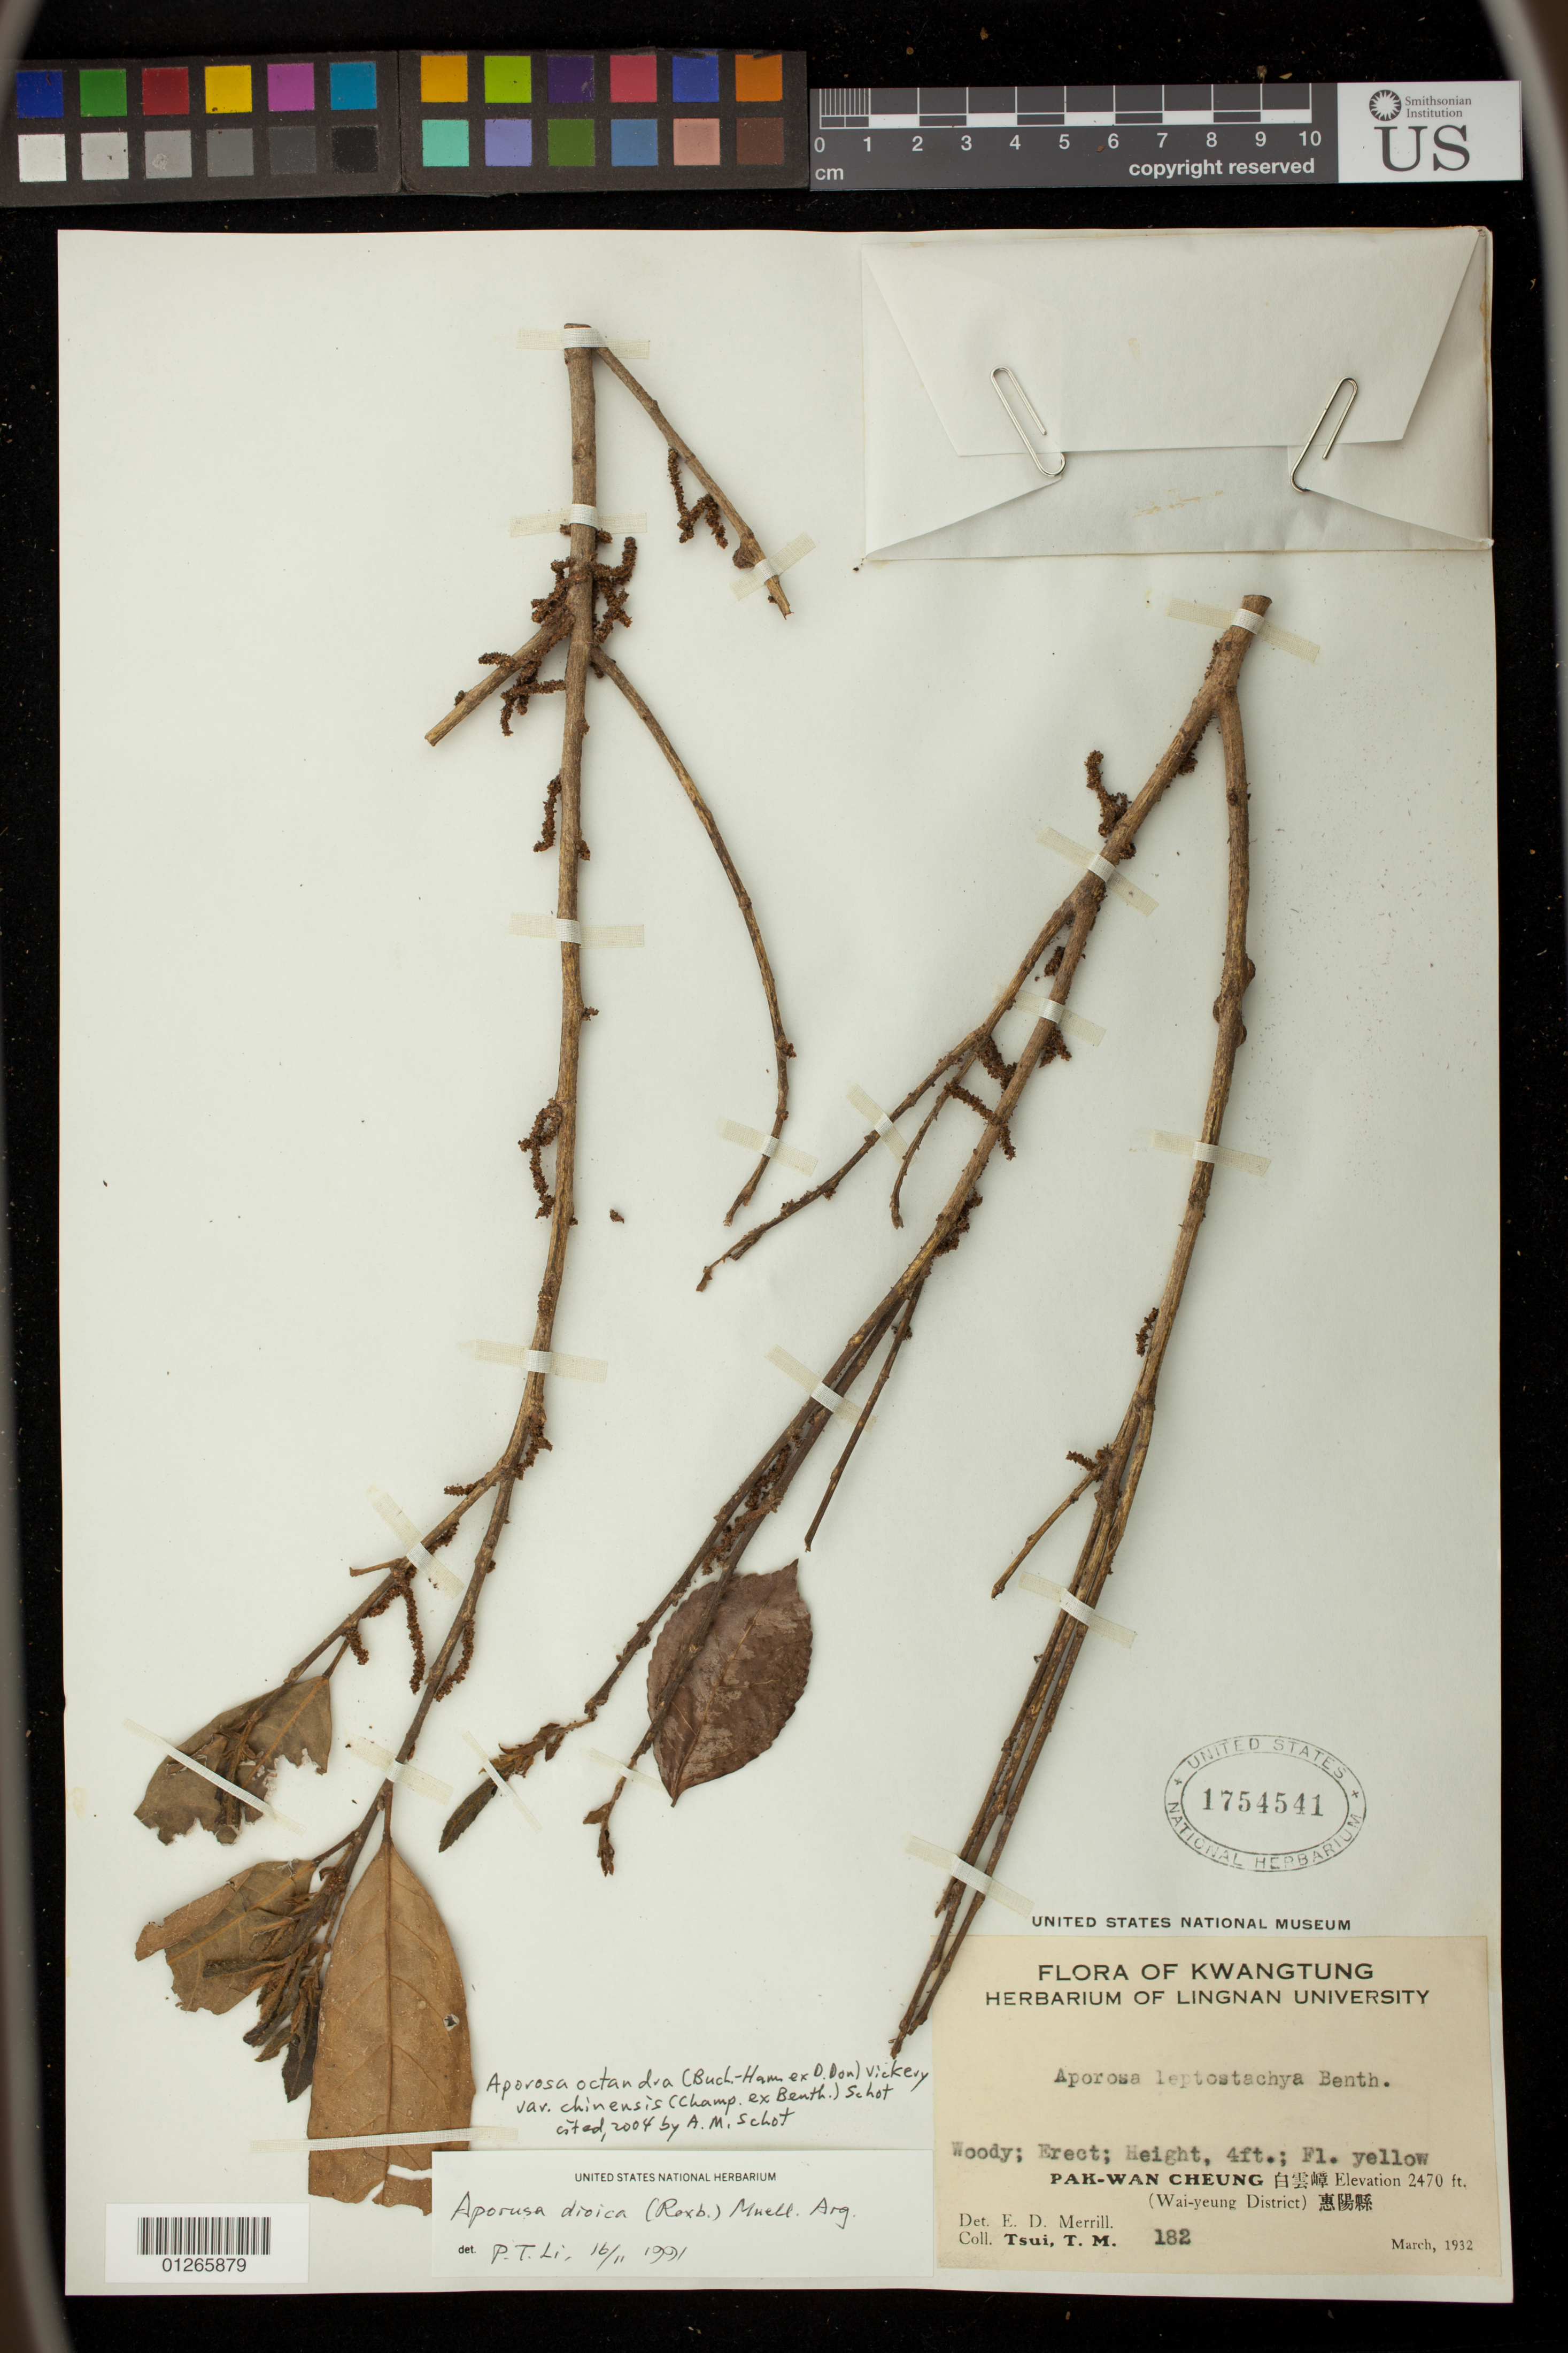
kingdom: Plantae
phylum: Tracheophyta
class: Magnoliopsida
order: Malpighiales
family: Phyllanthaceae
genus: Aporosa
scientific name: Aporosa octandra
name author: (Buch.-Ham. & D. Don) Vickery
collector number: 182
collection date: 1932-03-01/1932-03-31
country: China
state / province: Guangdong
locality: Pak-wan Cheung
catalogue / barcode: US 1754541